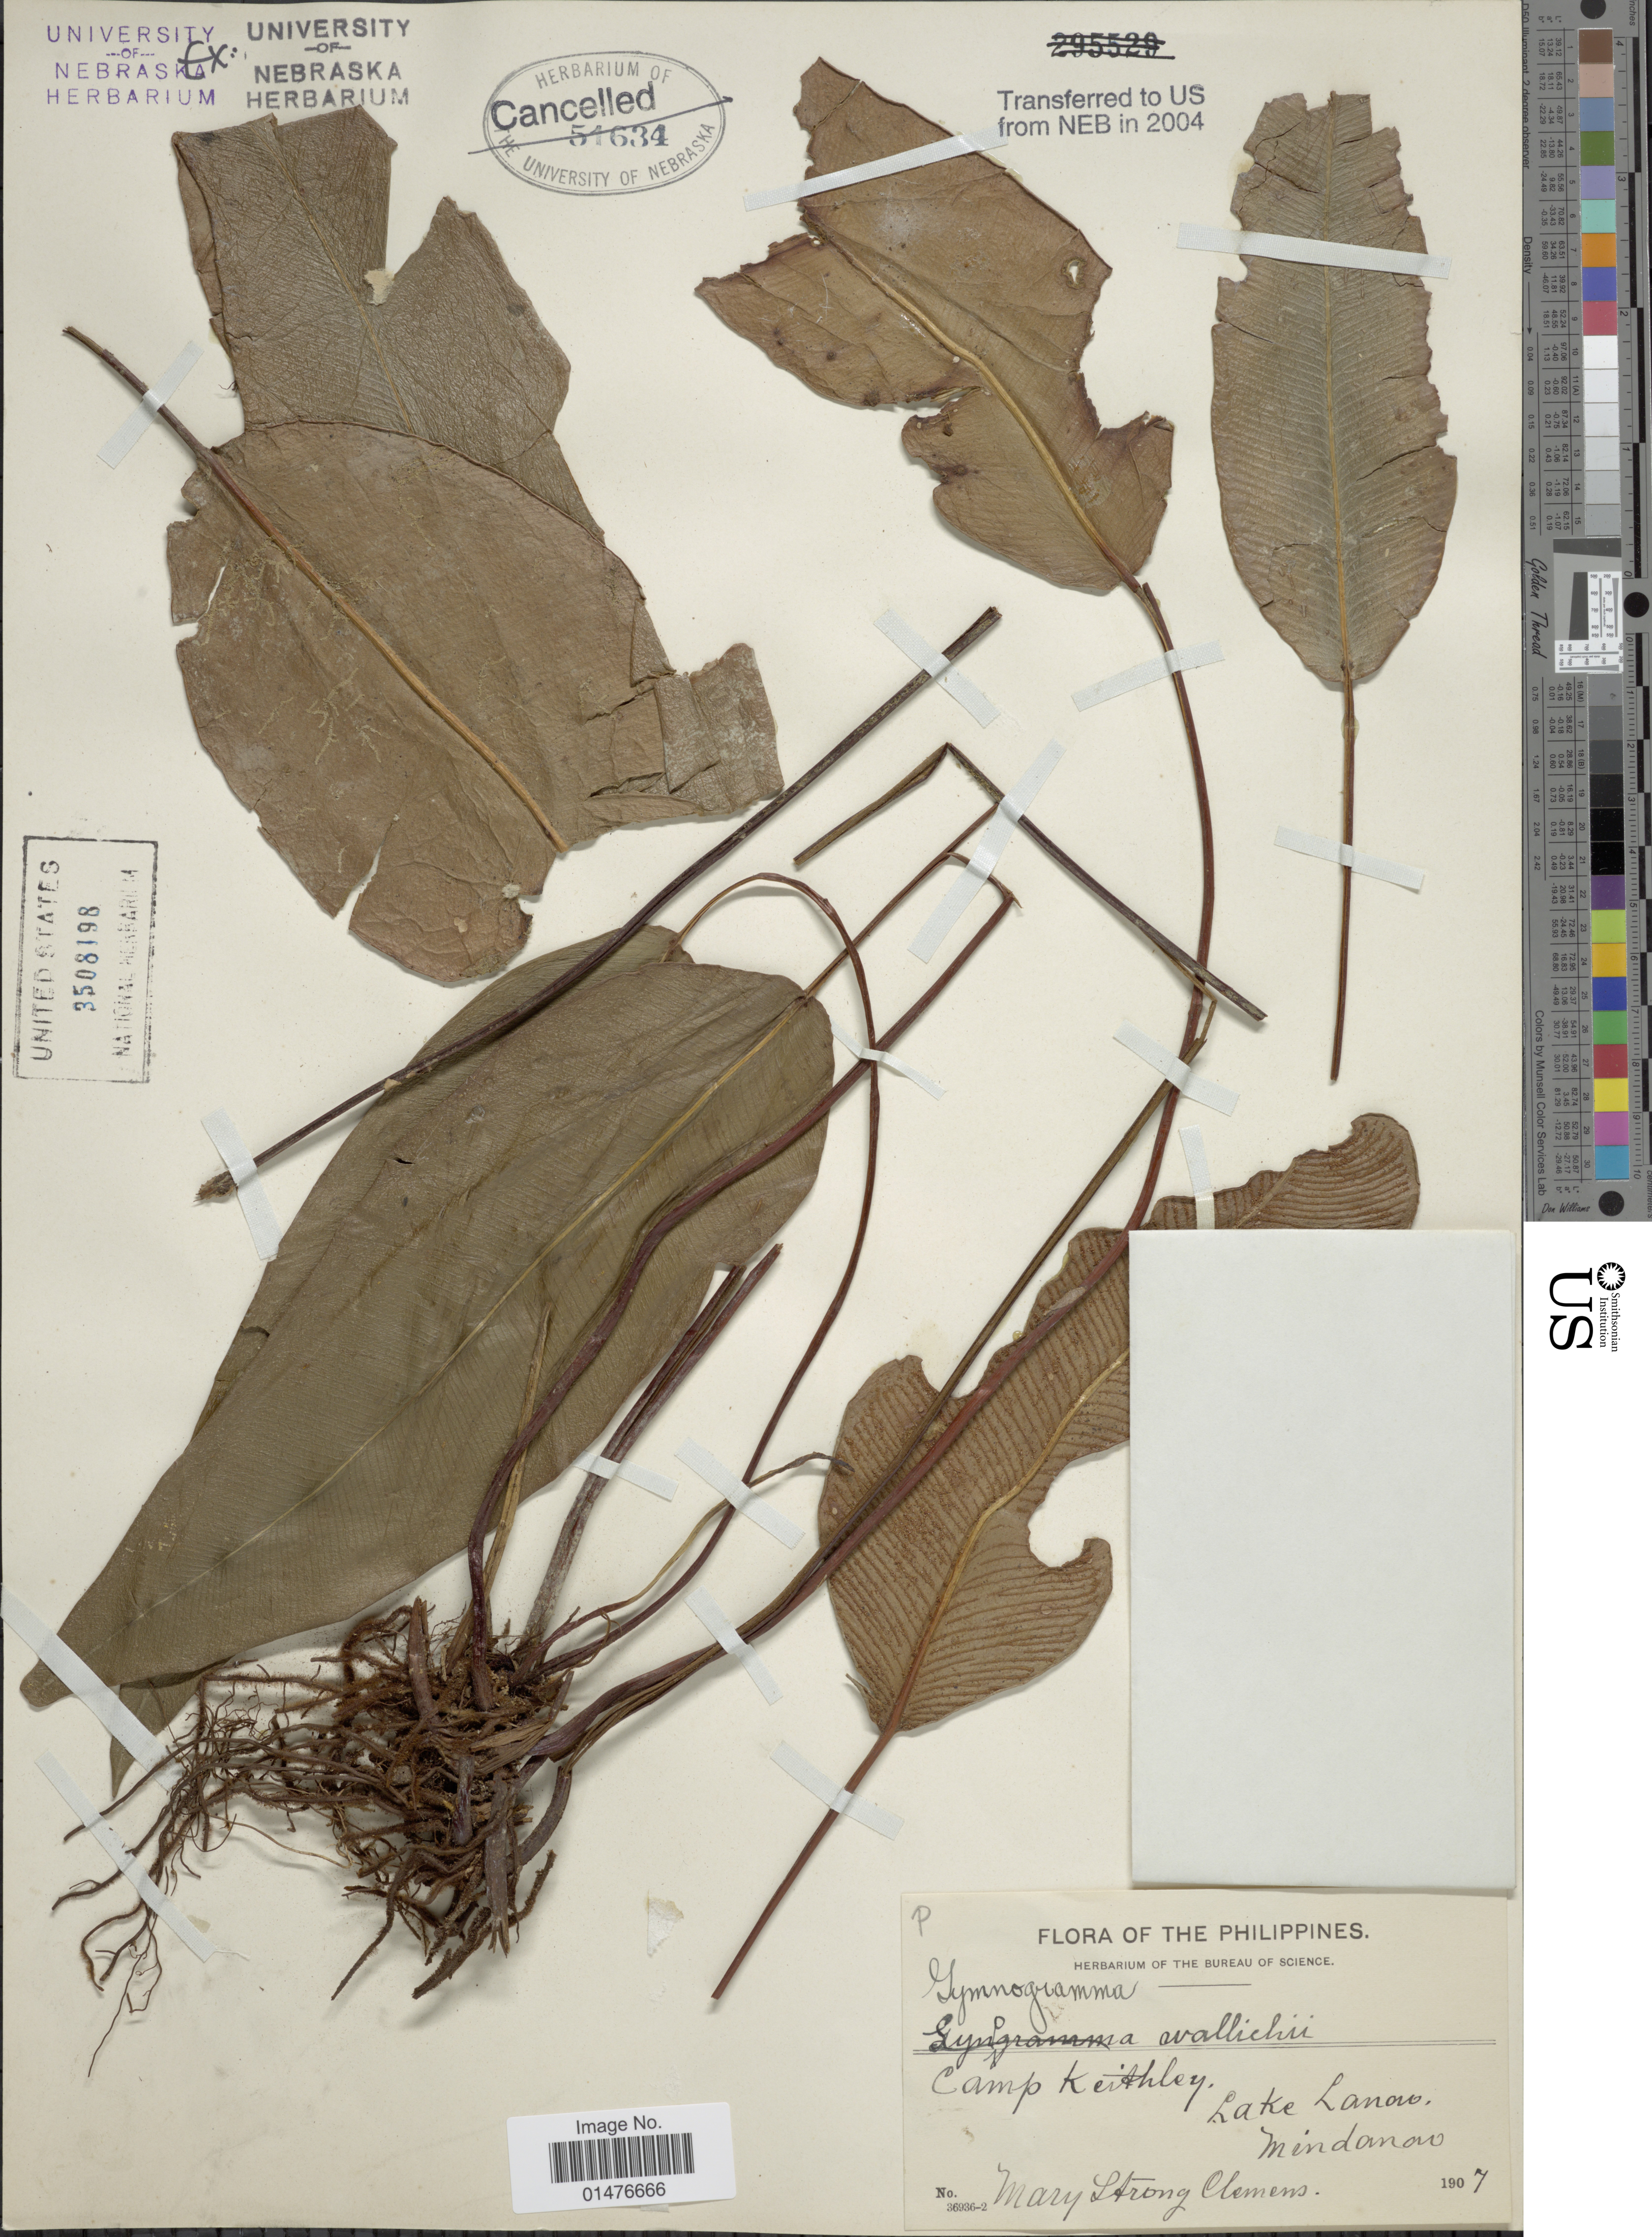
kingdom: Plantae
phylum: Tracheophyta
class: Polypodiopsida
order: Polypodiales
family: Pteridaceae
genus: Syngramma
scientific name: Syngramma alismifolia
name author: (C. Presl) J. Sm.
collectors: M. S. Clemens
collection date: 1907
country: Philippines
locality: Camp Keithley, Lake Lanao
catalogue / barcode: US 3508198